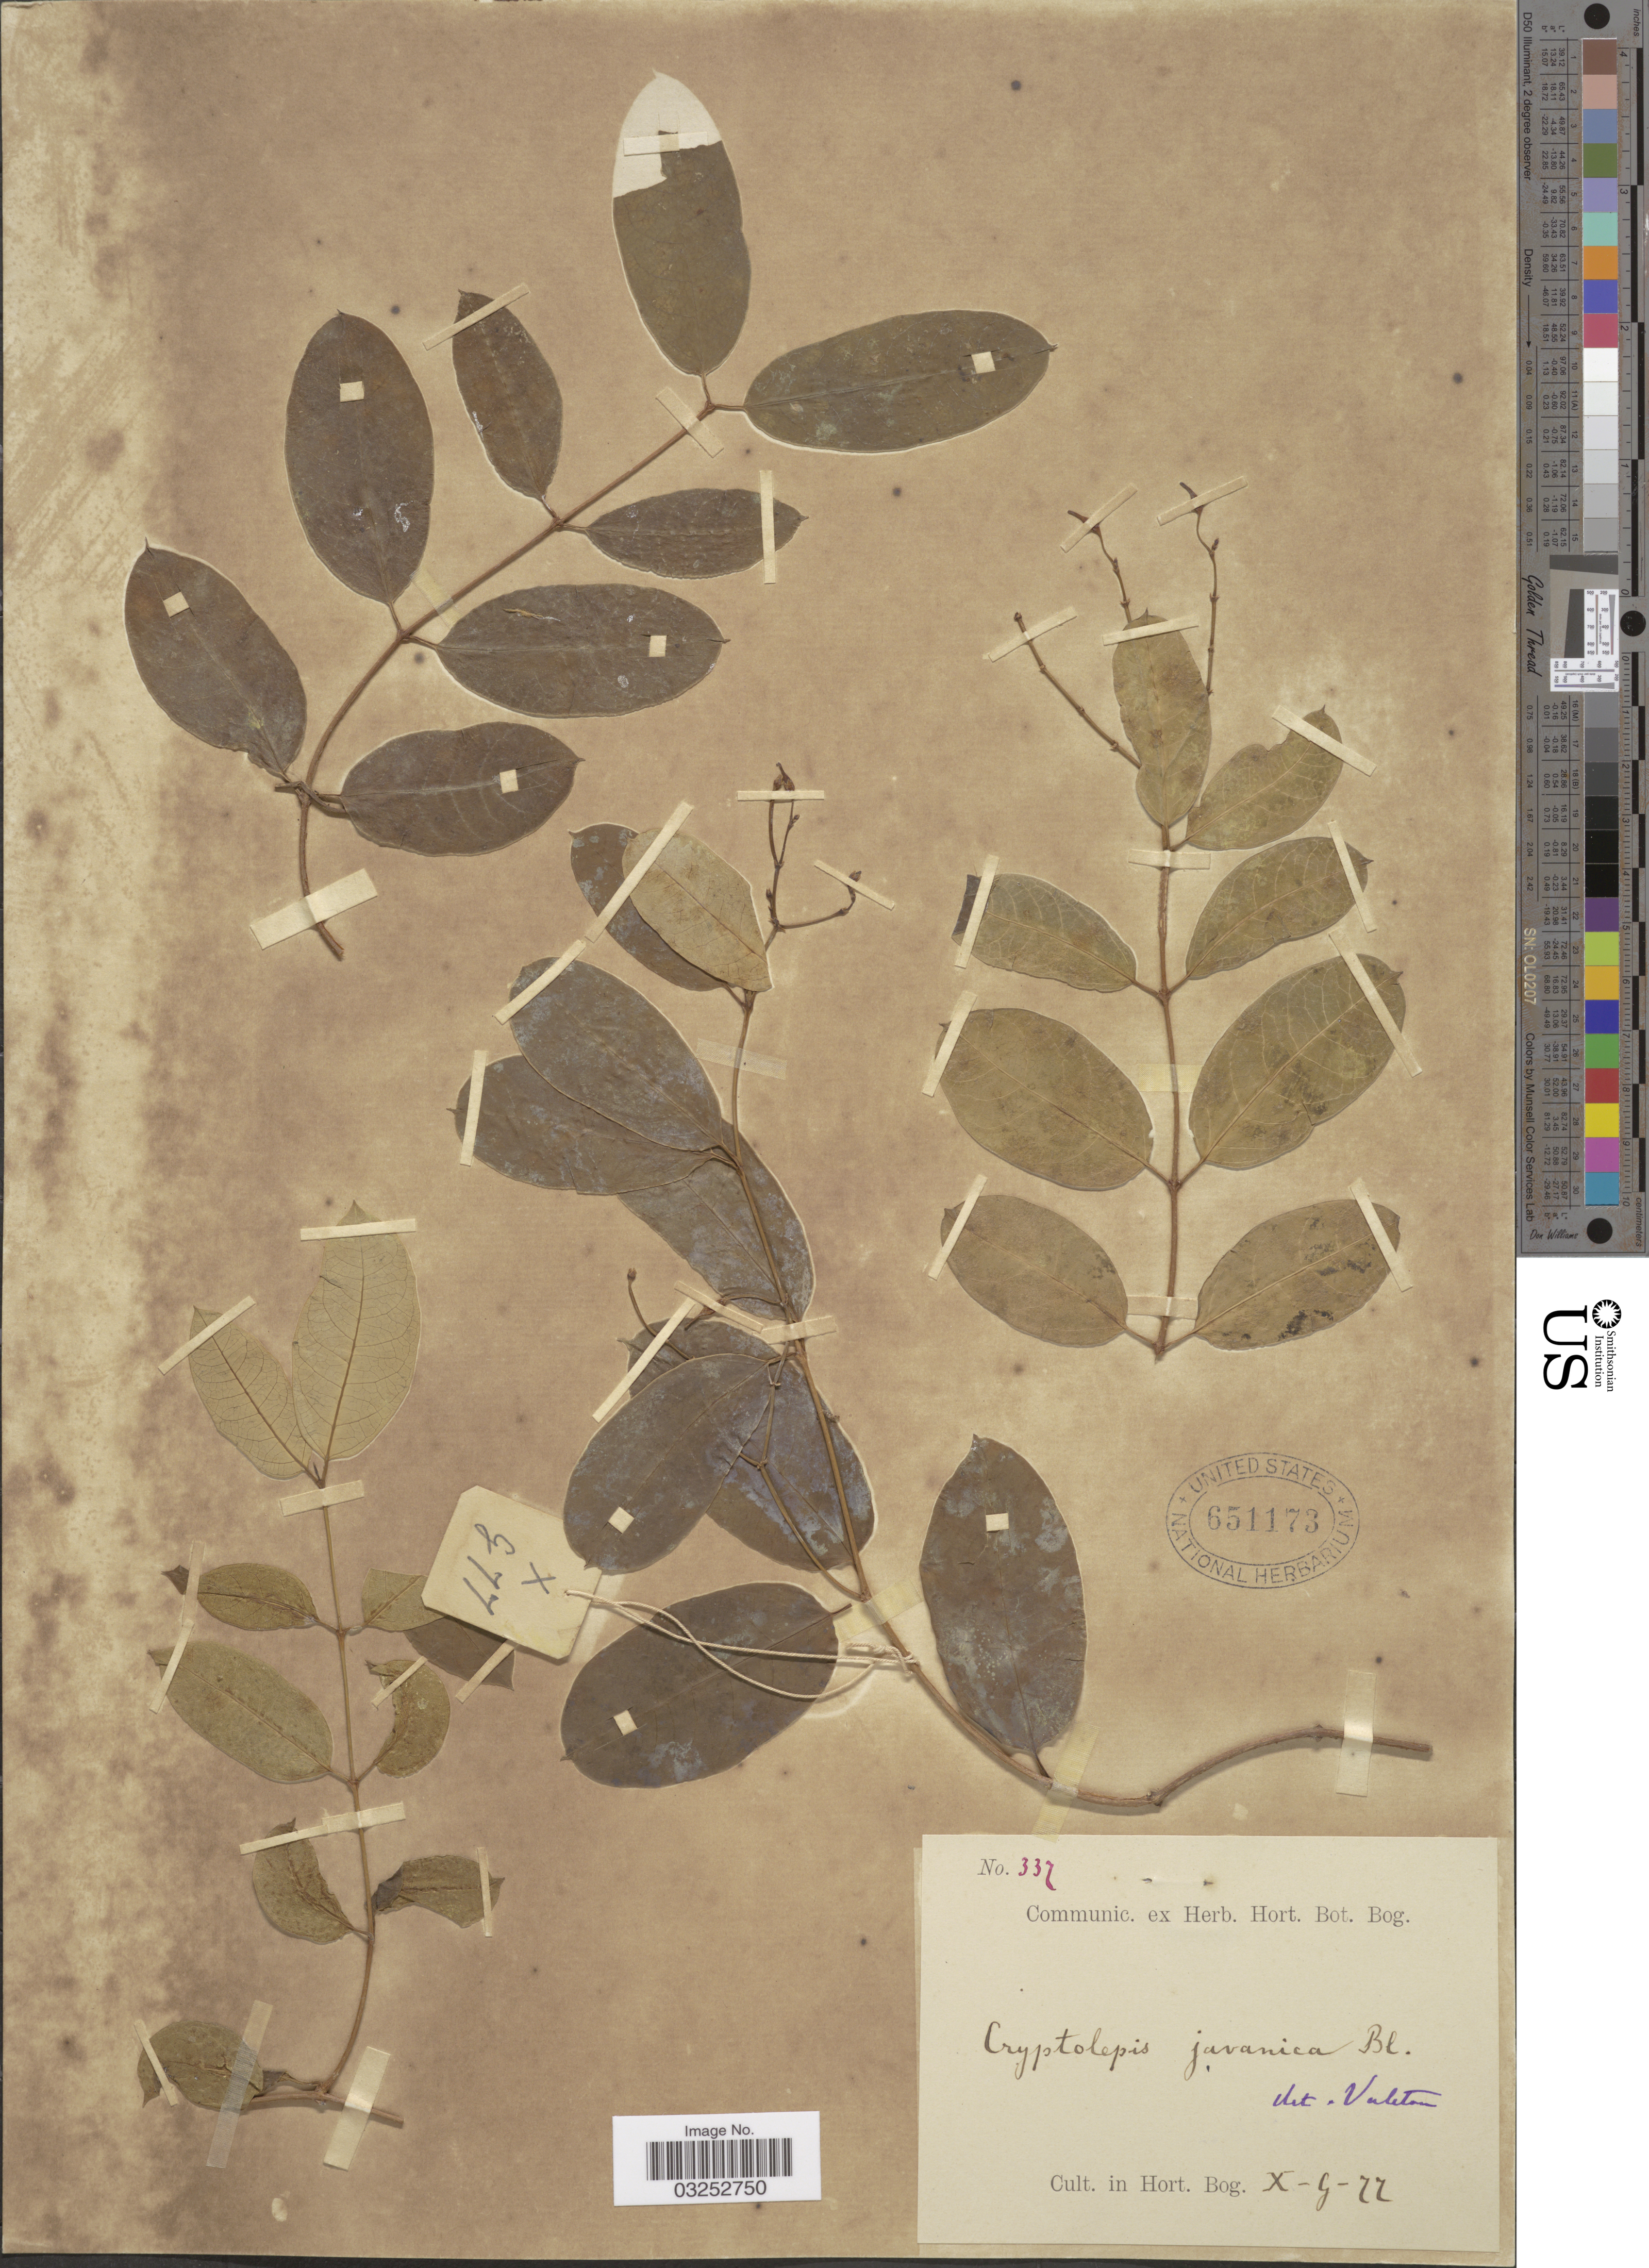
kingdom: Plantae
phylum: Tracheophyta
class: Magnoliopsida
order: Gentianales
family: Apocynaceae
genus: Cryptolepis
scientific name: Cryptolepis javanica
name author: Blume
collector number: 337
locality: Cult. in Hort. Bog., X-G-77.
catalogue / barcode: US 651173